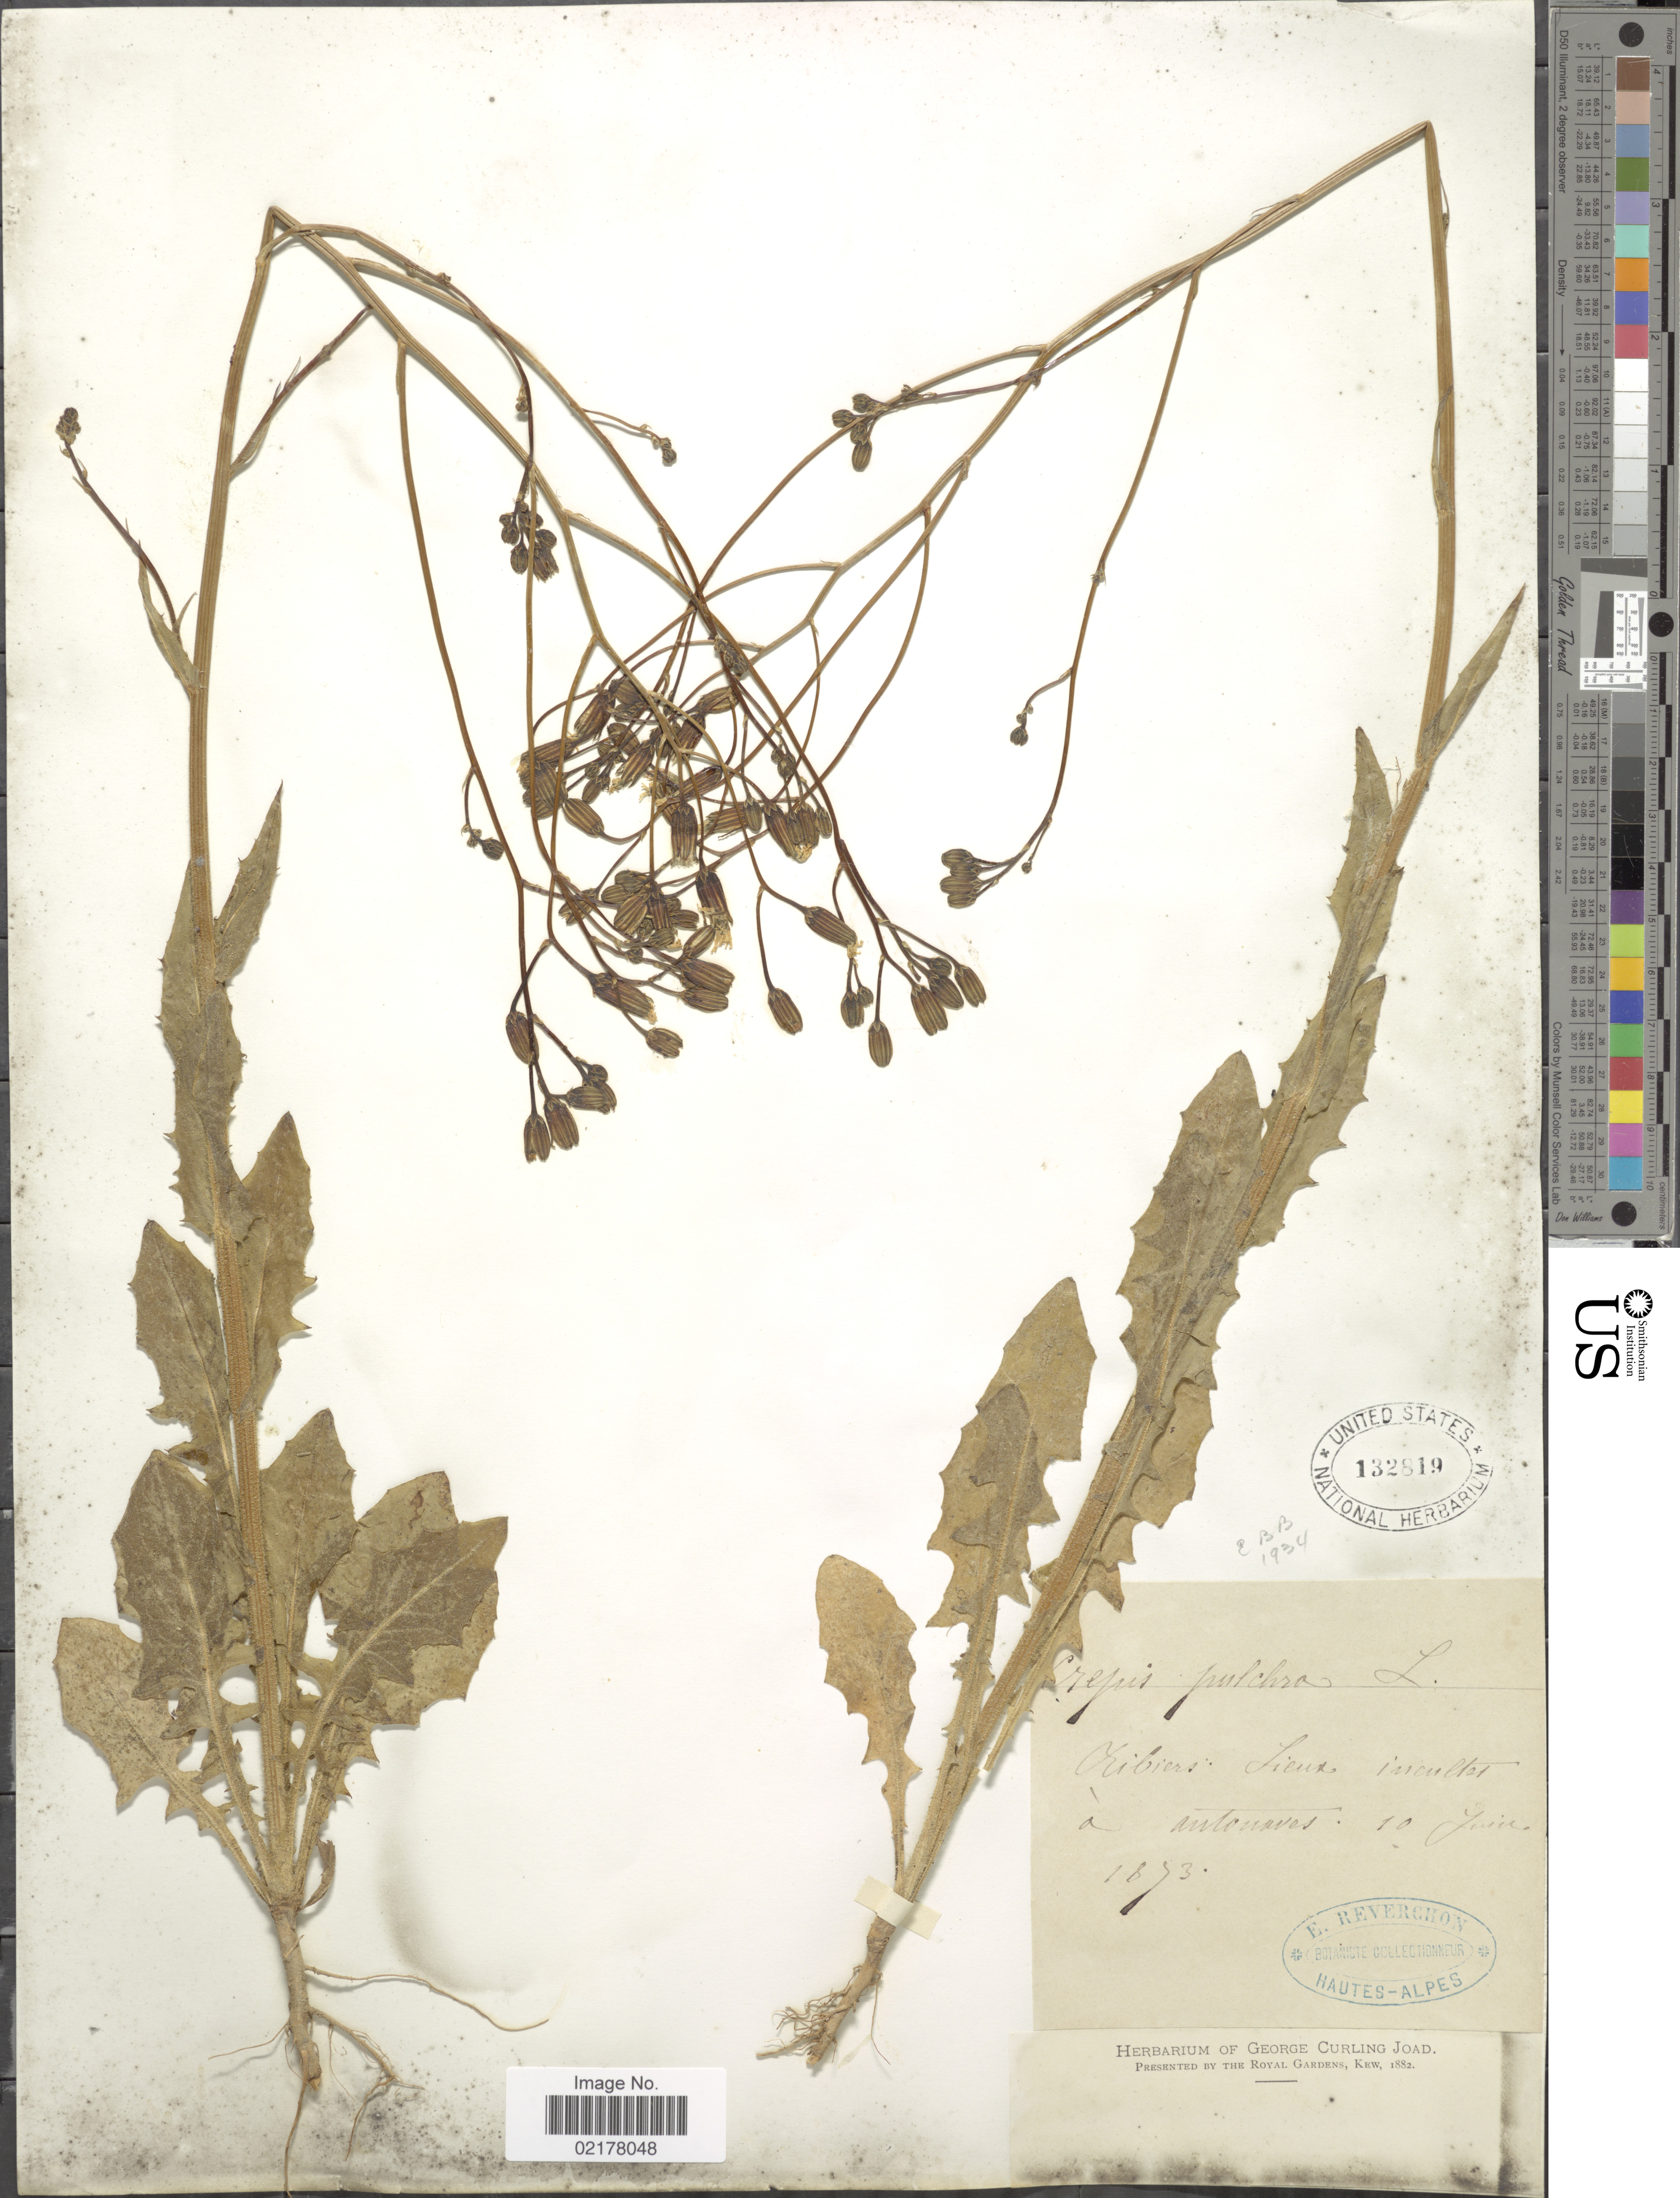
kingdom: Plantae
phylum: Tracheophyta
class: Magnoliopsida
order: Asterales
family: Asteraceae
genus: Crepis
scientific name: Crepis pulchra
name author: L.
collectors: E. Reverchon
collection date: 1873-06-10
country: France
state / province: Provence-Alpes-Côte d'Azur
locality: Ribiers, lieux incultes à Antonaves [Ribers, uncultivated places at Antonaves]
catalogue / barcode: US 132819